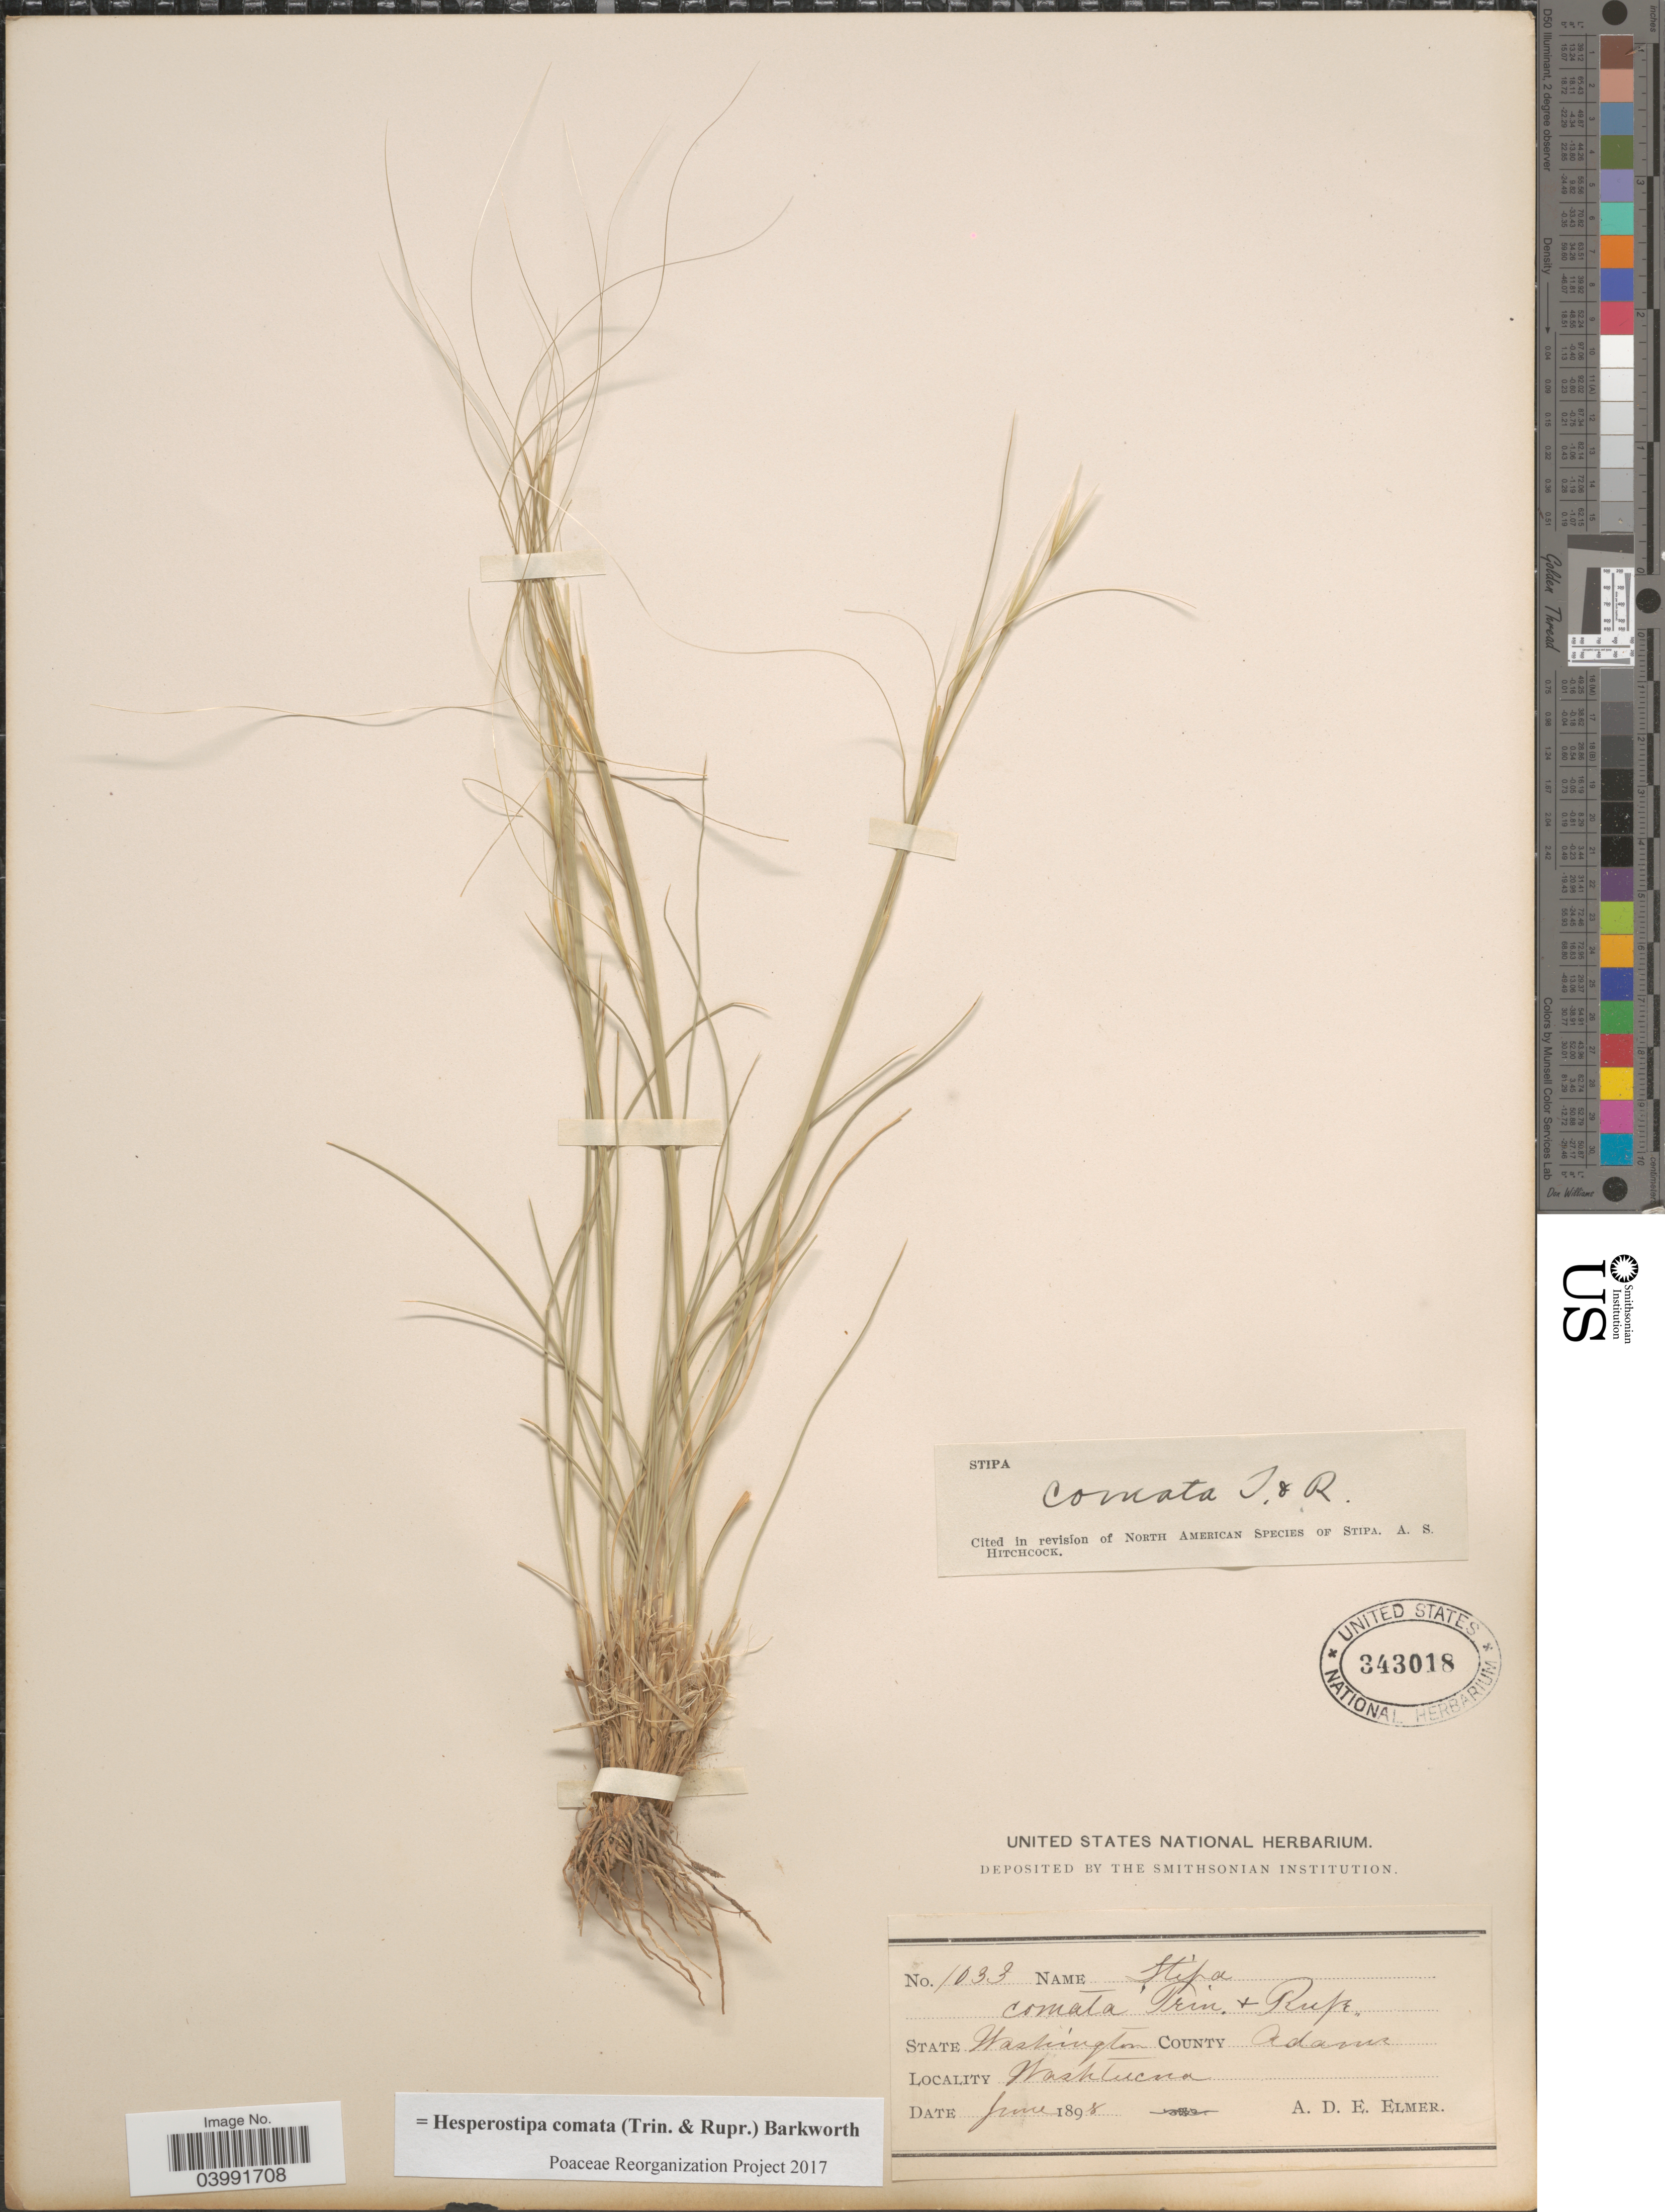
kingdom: Plantae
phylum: Tracheophyta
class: Liliopsida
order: Poales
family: Poaceae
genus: Hesperostipa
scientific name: Hesperostipa comata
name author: (Trin. & Rupr.) Barkworth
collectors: A. D. E. Elmer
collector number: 1033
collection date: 1898-06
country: United States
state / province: Washington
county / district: Adams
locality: County Adams. Washtucna.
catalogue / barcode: US 343018